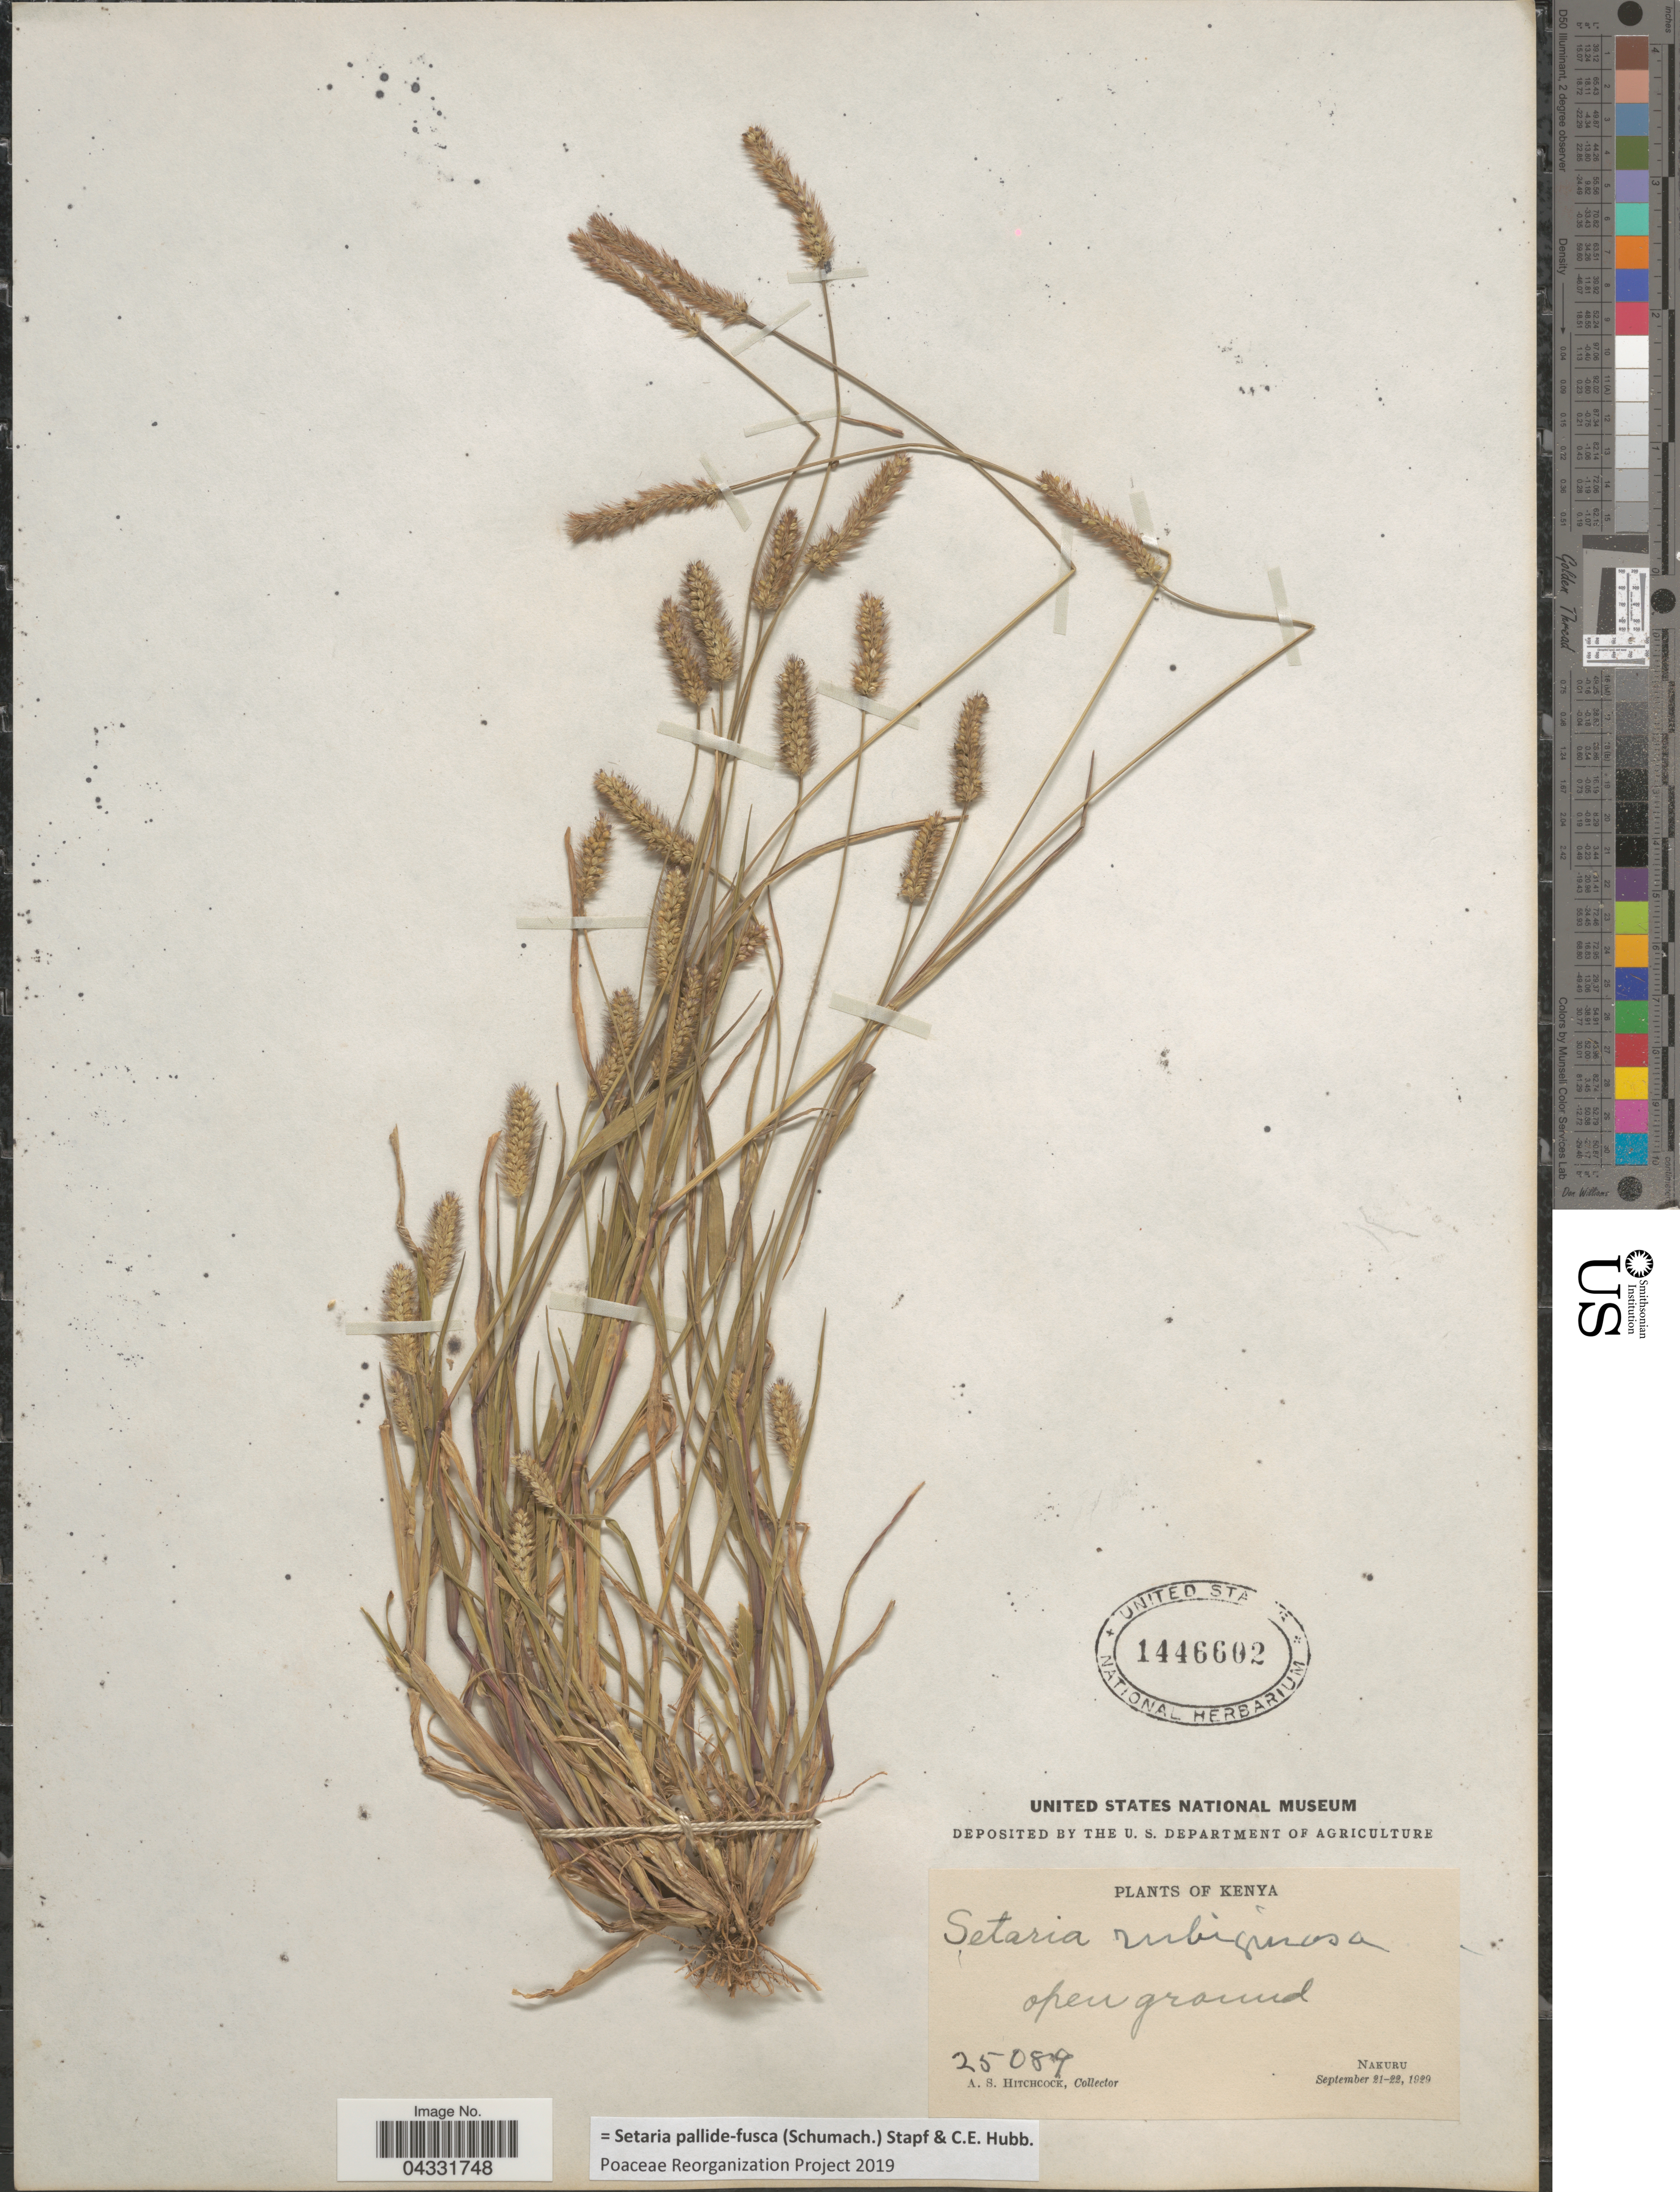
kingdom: Plantae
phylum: Tracheophyta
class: Liliopsida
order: Poales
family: Poaceae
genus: Setaria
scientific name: Setaria pallide-fusca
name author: (Schumach.) Stapf & C.E. Hubb.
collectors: A. S. Hitchcock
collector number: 25089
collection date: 1929-09-21/1929-09-22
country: Kenya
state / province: Nakuru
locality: Open ground.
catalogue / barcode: US 1446602